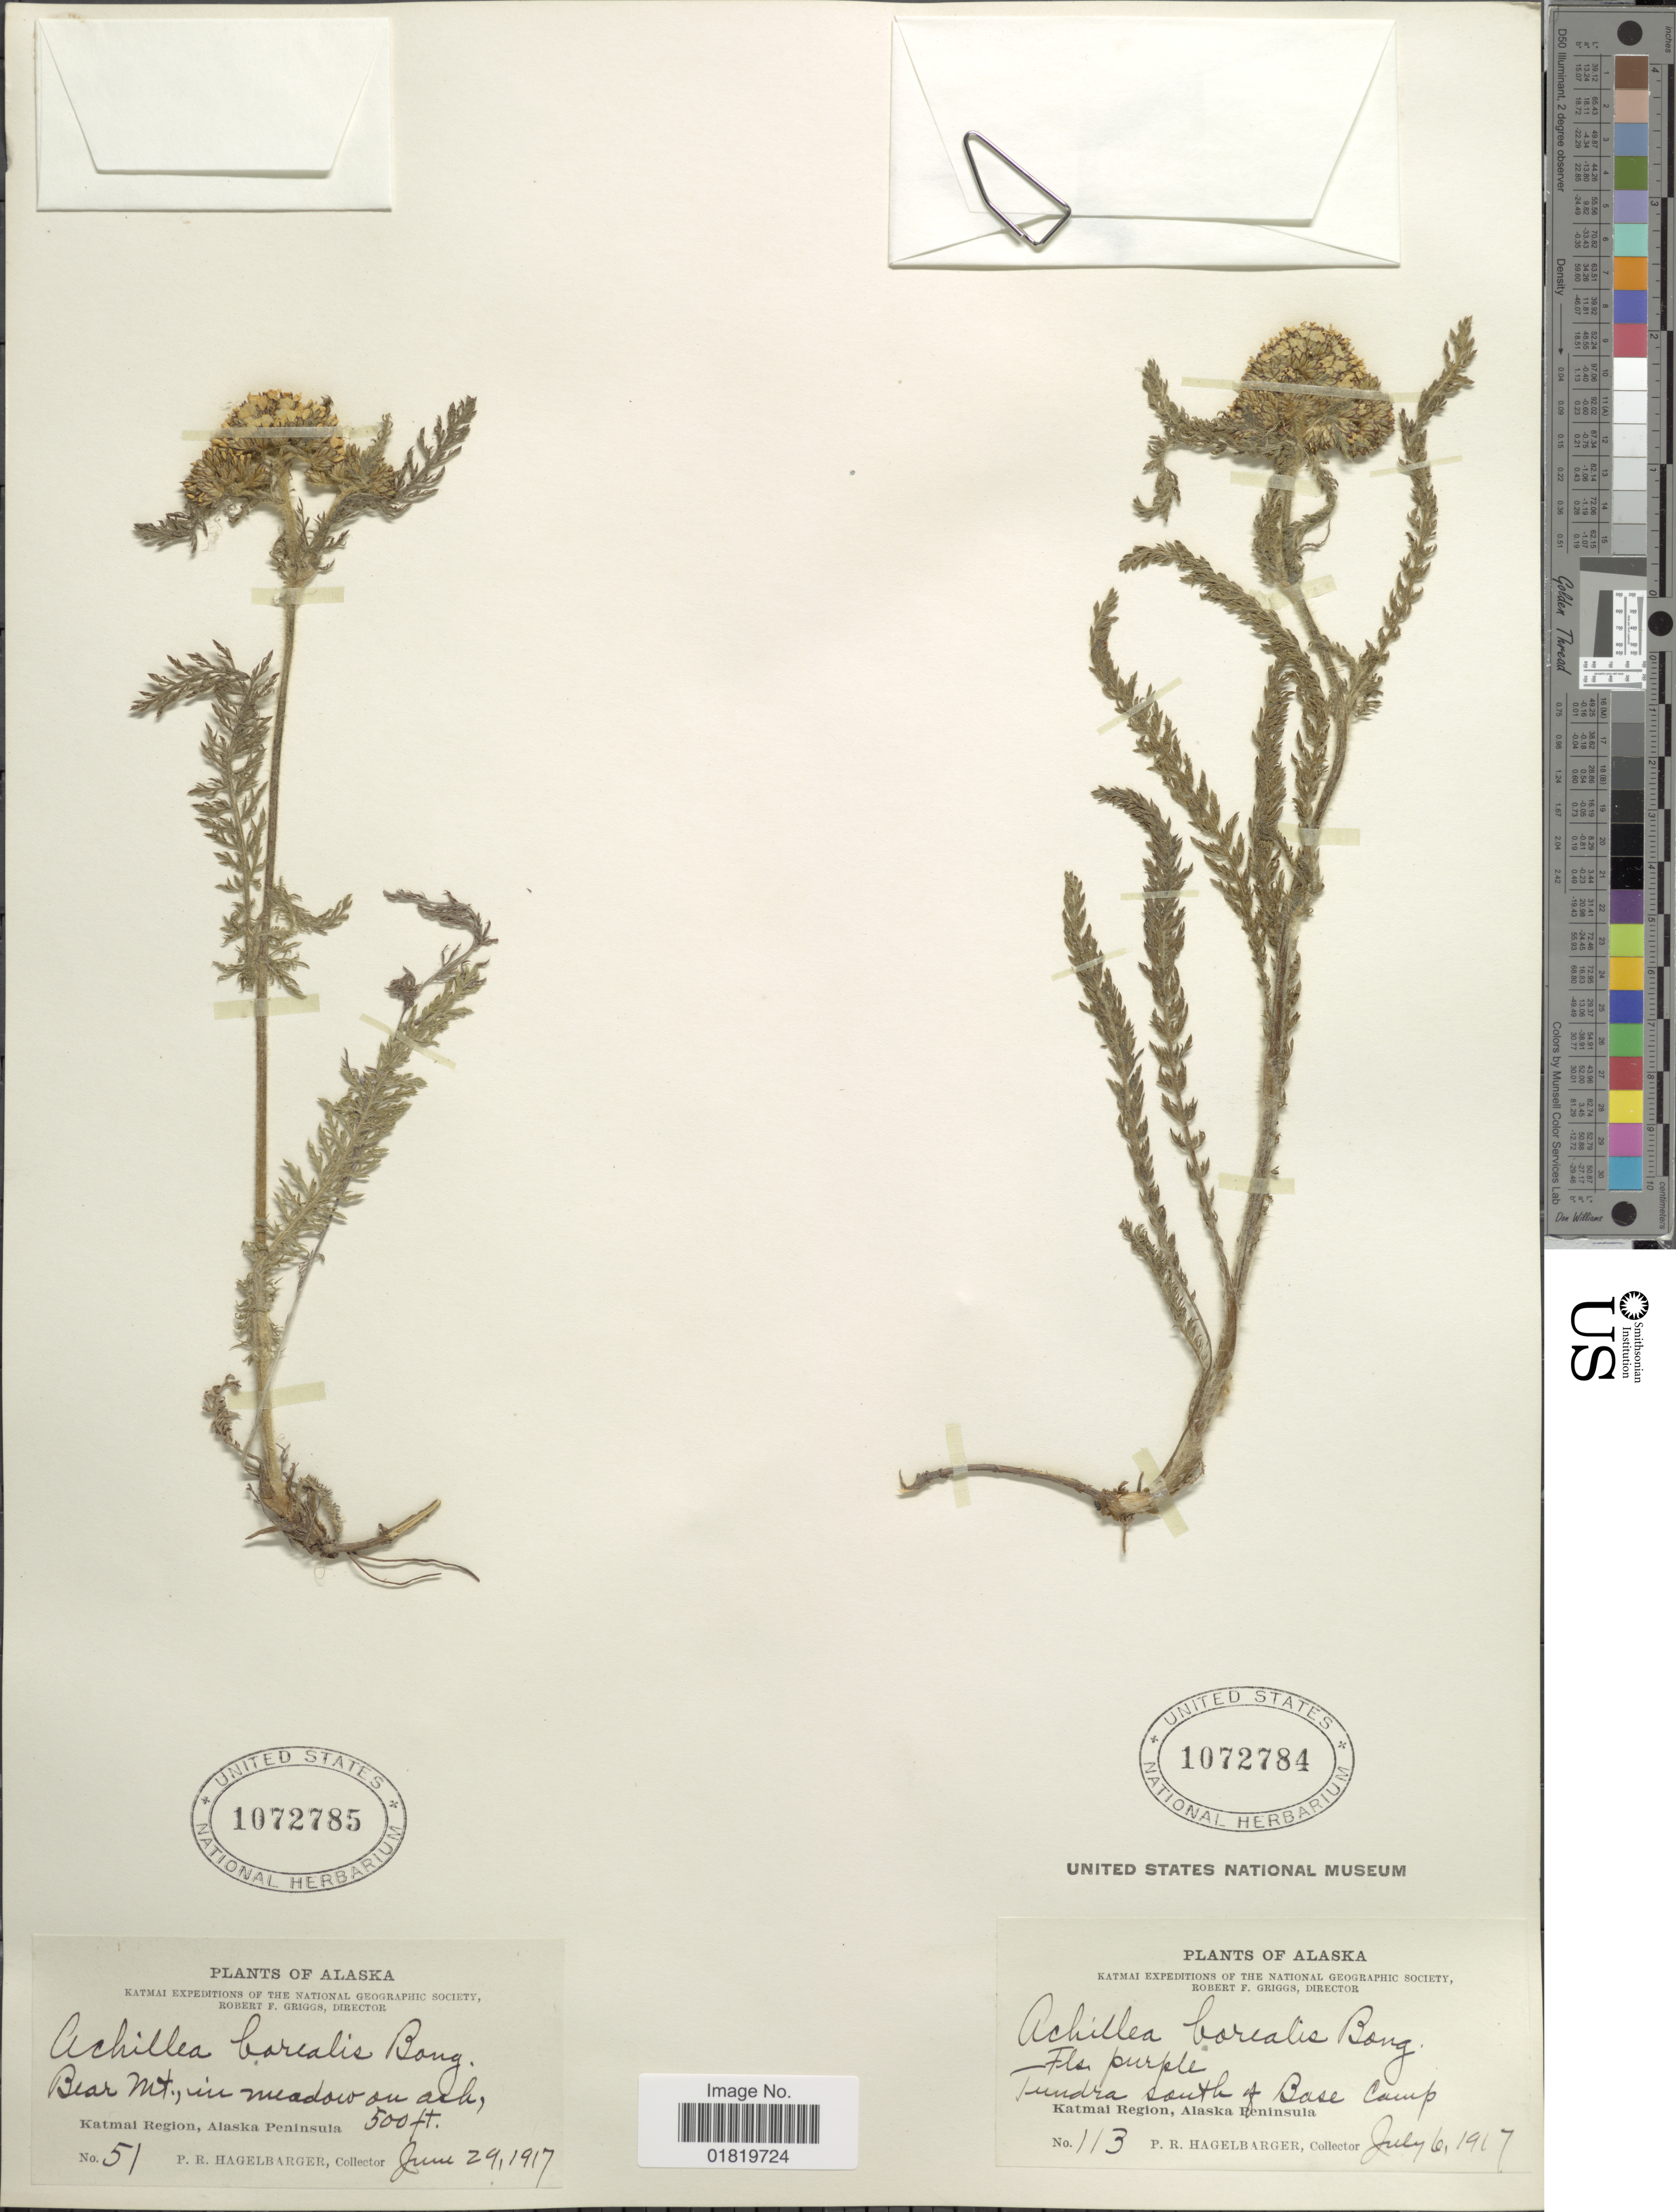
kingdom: Plantae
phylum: Tracheophyta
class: Magnoliopsida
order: Asterales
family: Asteraceae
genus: Achillea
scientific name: Achillea borealis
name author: Bong.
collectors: P. Hagelbarger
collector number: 113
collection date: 1917-07-06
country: United States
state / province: Alaska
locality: Tundra south of Base Camp, Katmai Region, Alaska Peninsula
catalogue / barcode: US 1072784-2